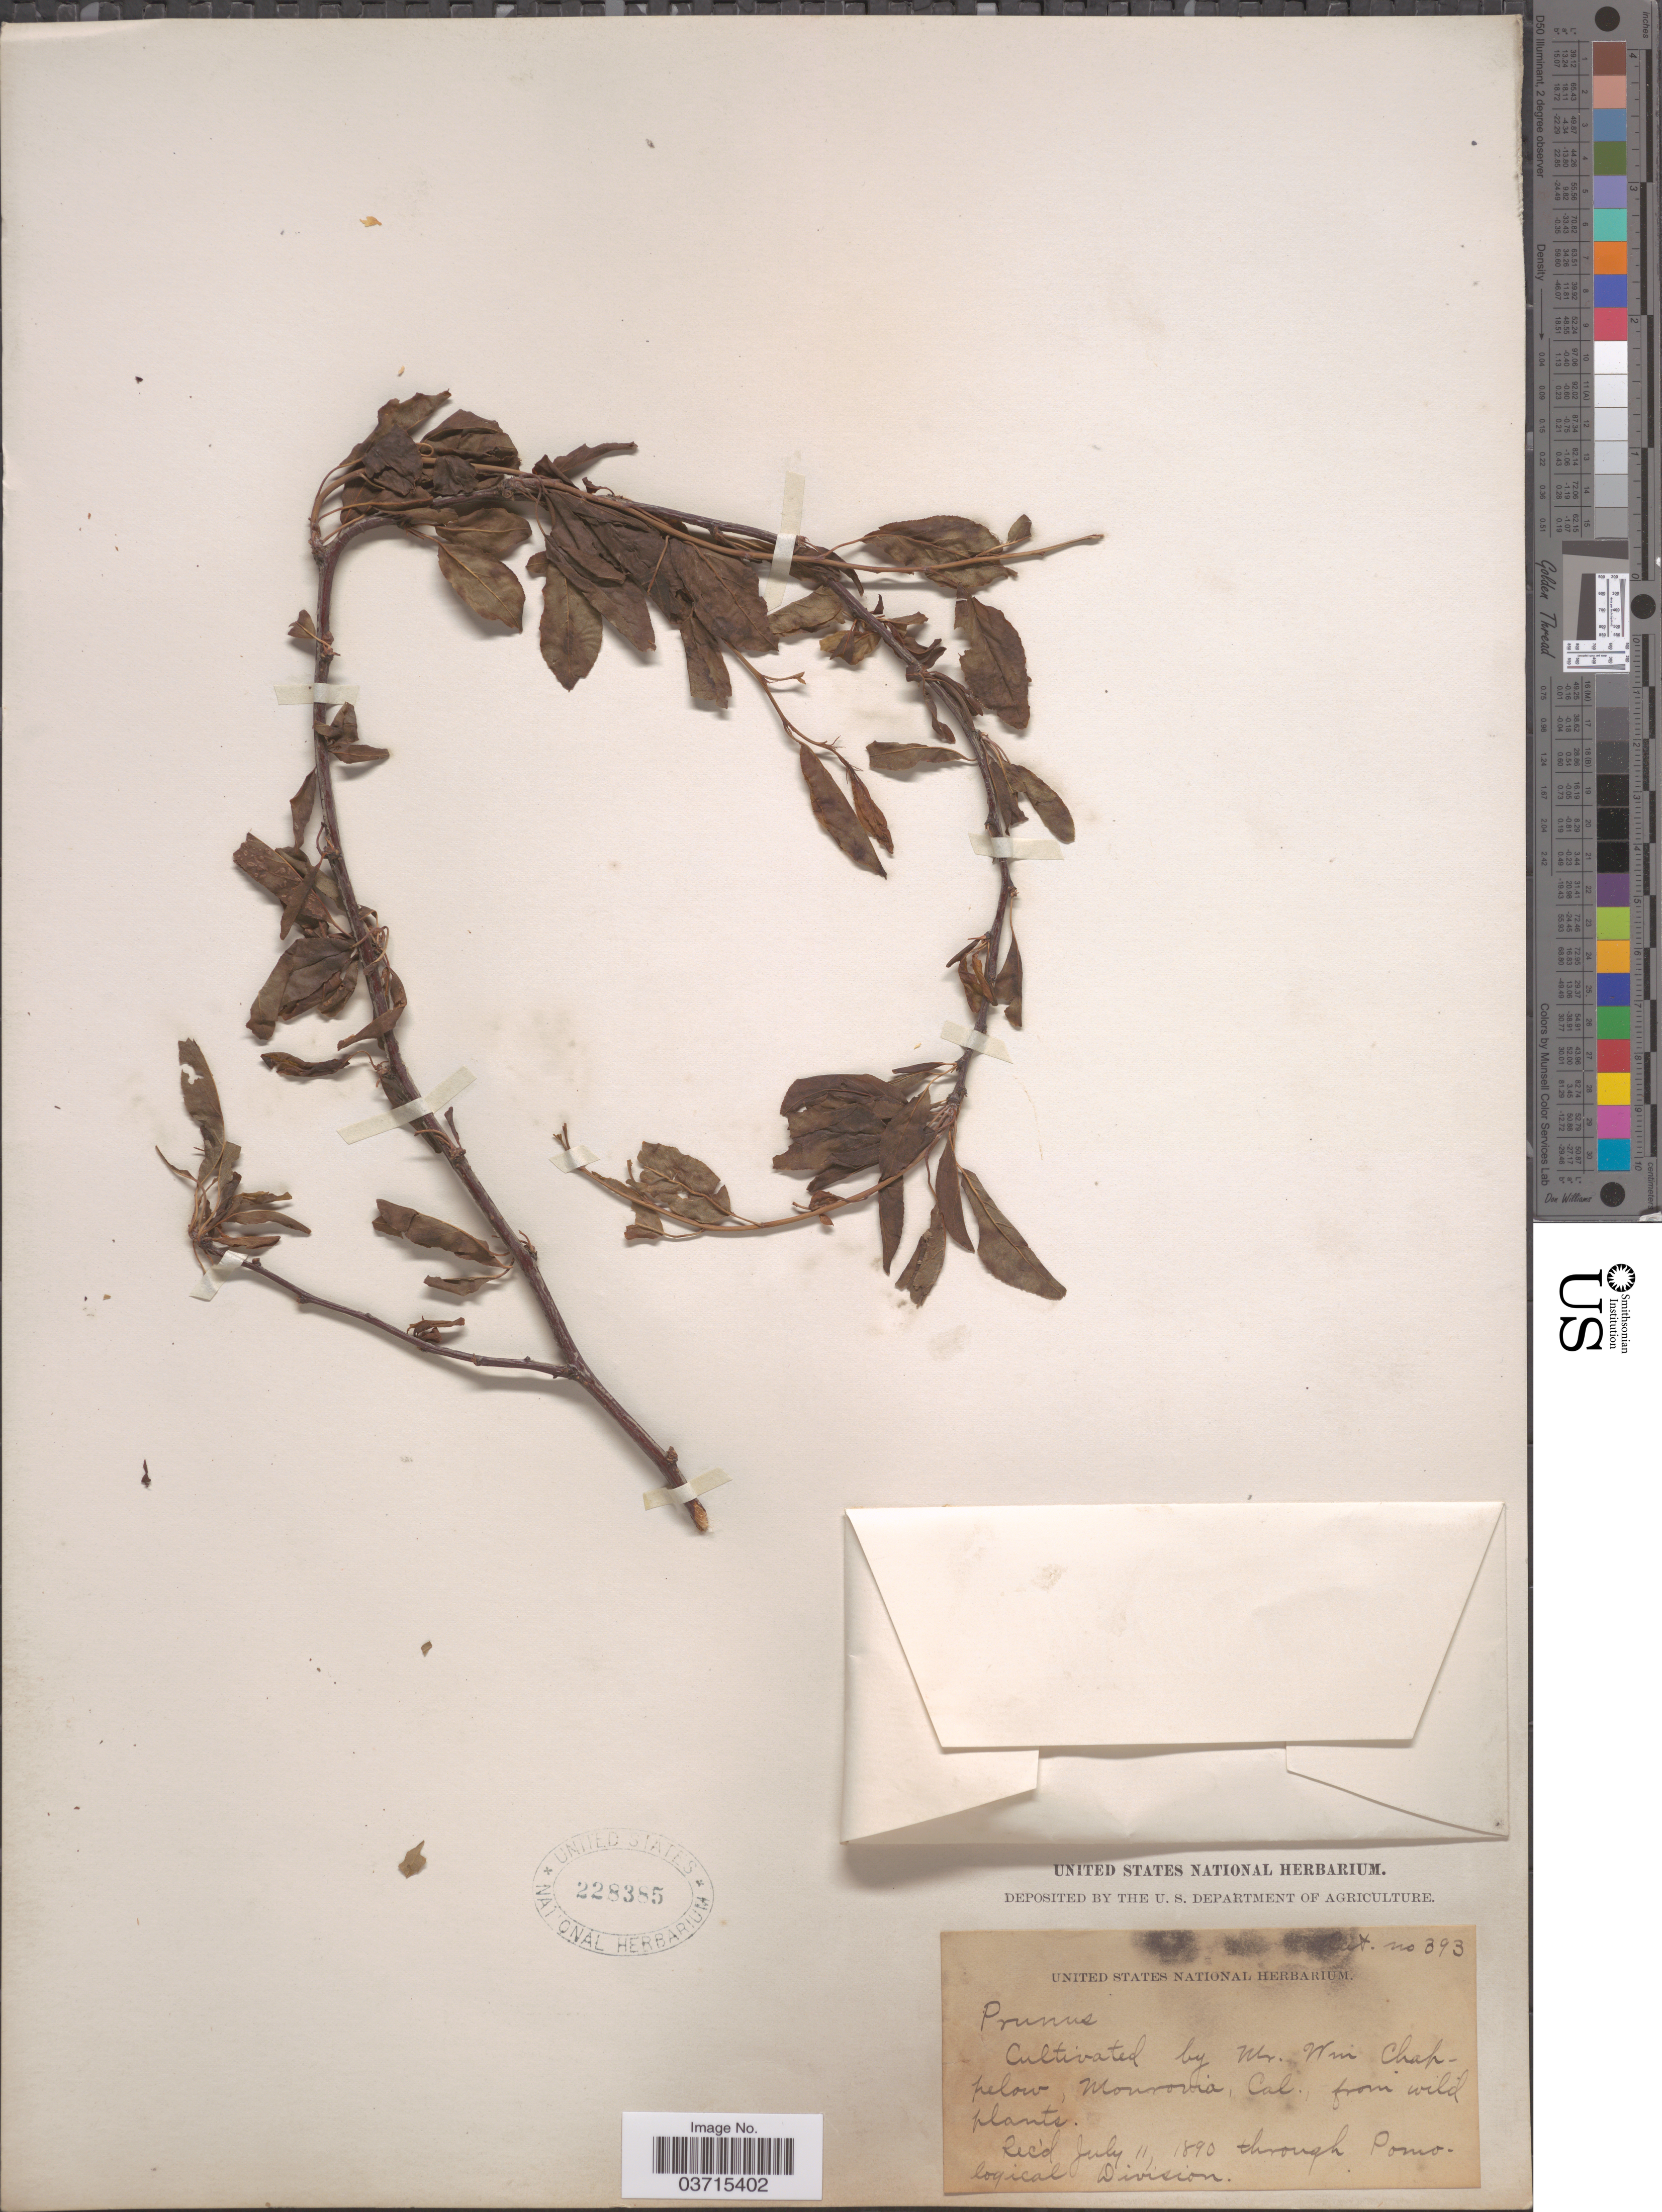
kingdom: Plantae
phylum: Tracheophyta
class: Magnoliopsida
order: Rosales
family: Rosaceae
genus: Prunus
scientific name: Prunus angustifolia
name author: Marshall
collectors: W. Chappelow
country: United States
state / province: California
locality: Monrovia.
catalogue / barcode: US 228385